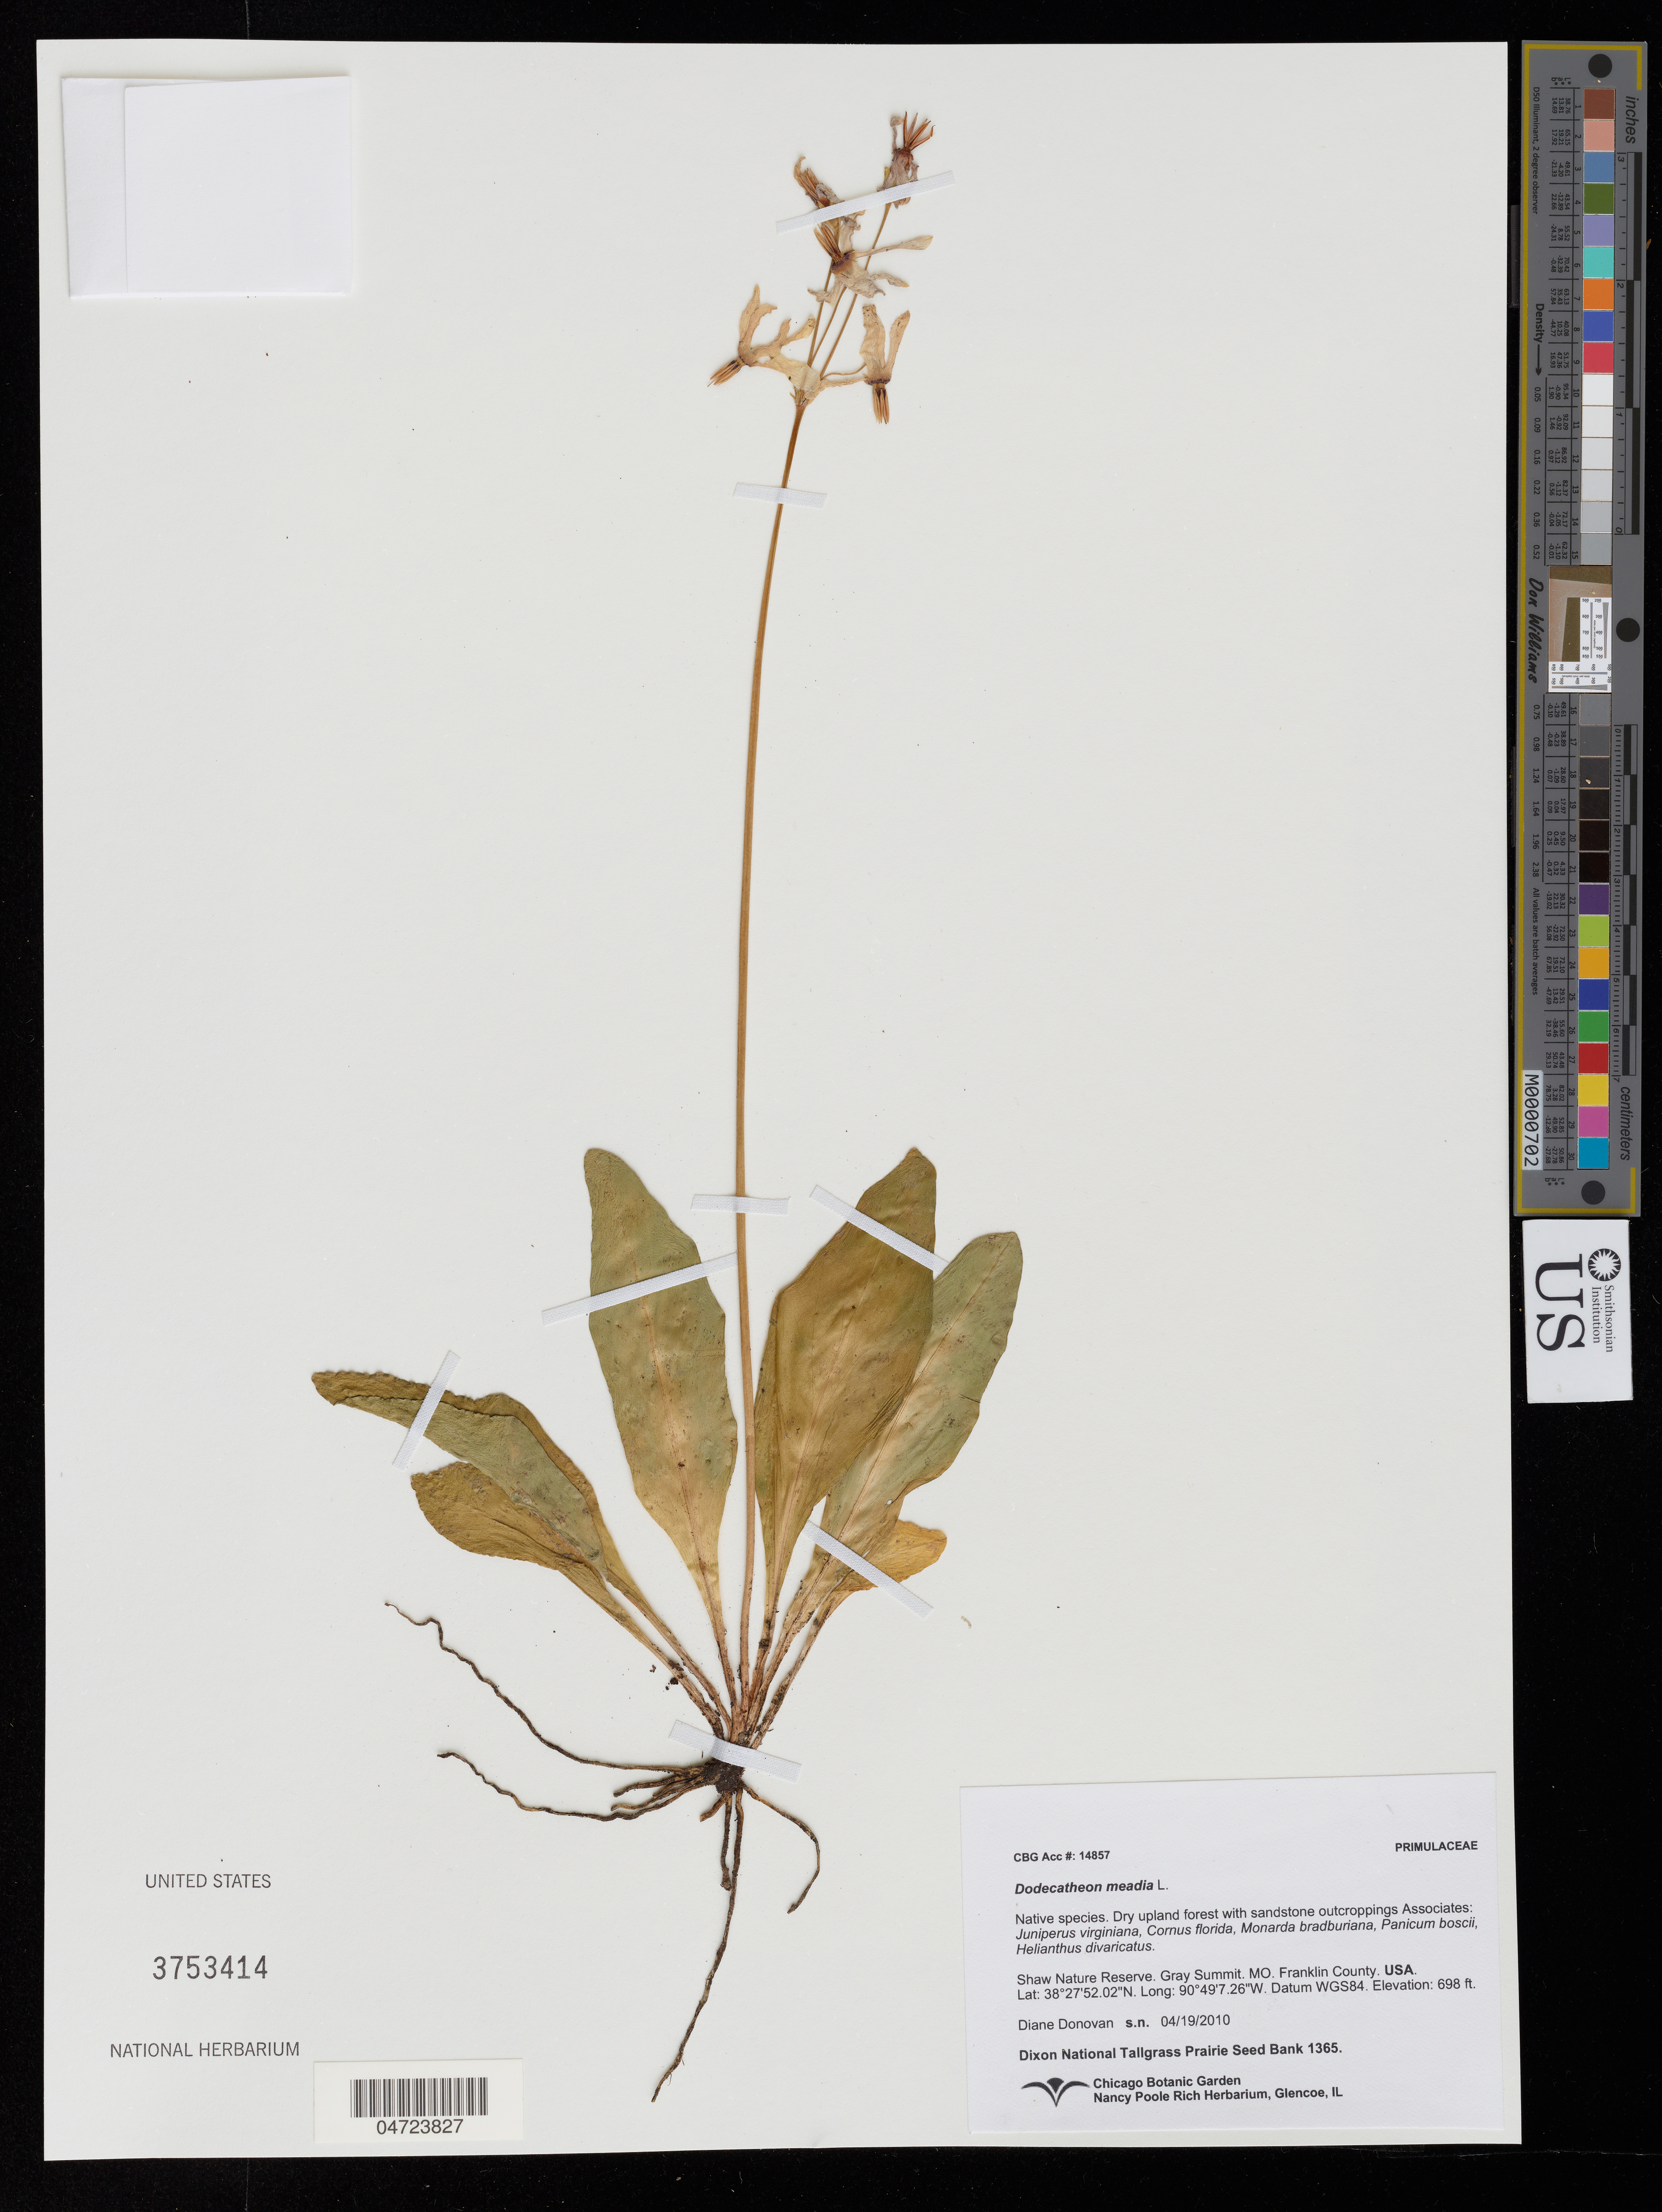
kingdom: Plantae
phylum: Tracheophyta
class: Magnoliopsida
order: Ericales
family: Primulaceae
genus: Dodecatheon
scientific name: Dodecatheon meadia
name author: L.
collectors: D. Donovan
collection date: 2010-04-19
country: United States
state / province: Missouri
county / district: Franklin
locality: Shaw Nature Reserve. Gray Summit. Franklin County.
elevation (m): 213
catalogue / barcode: US 3753414